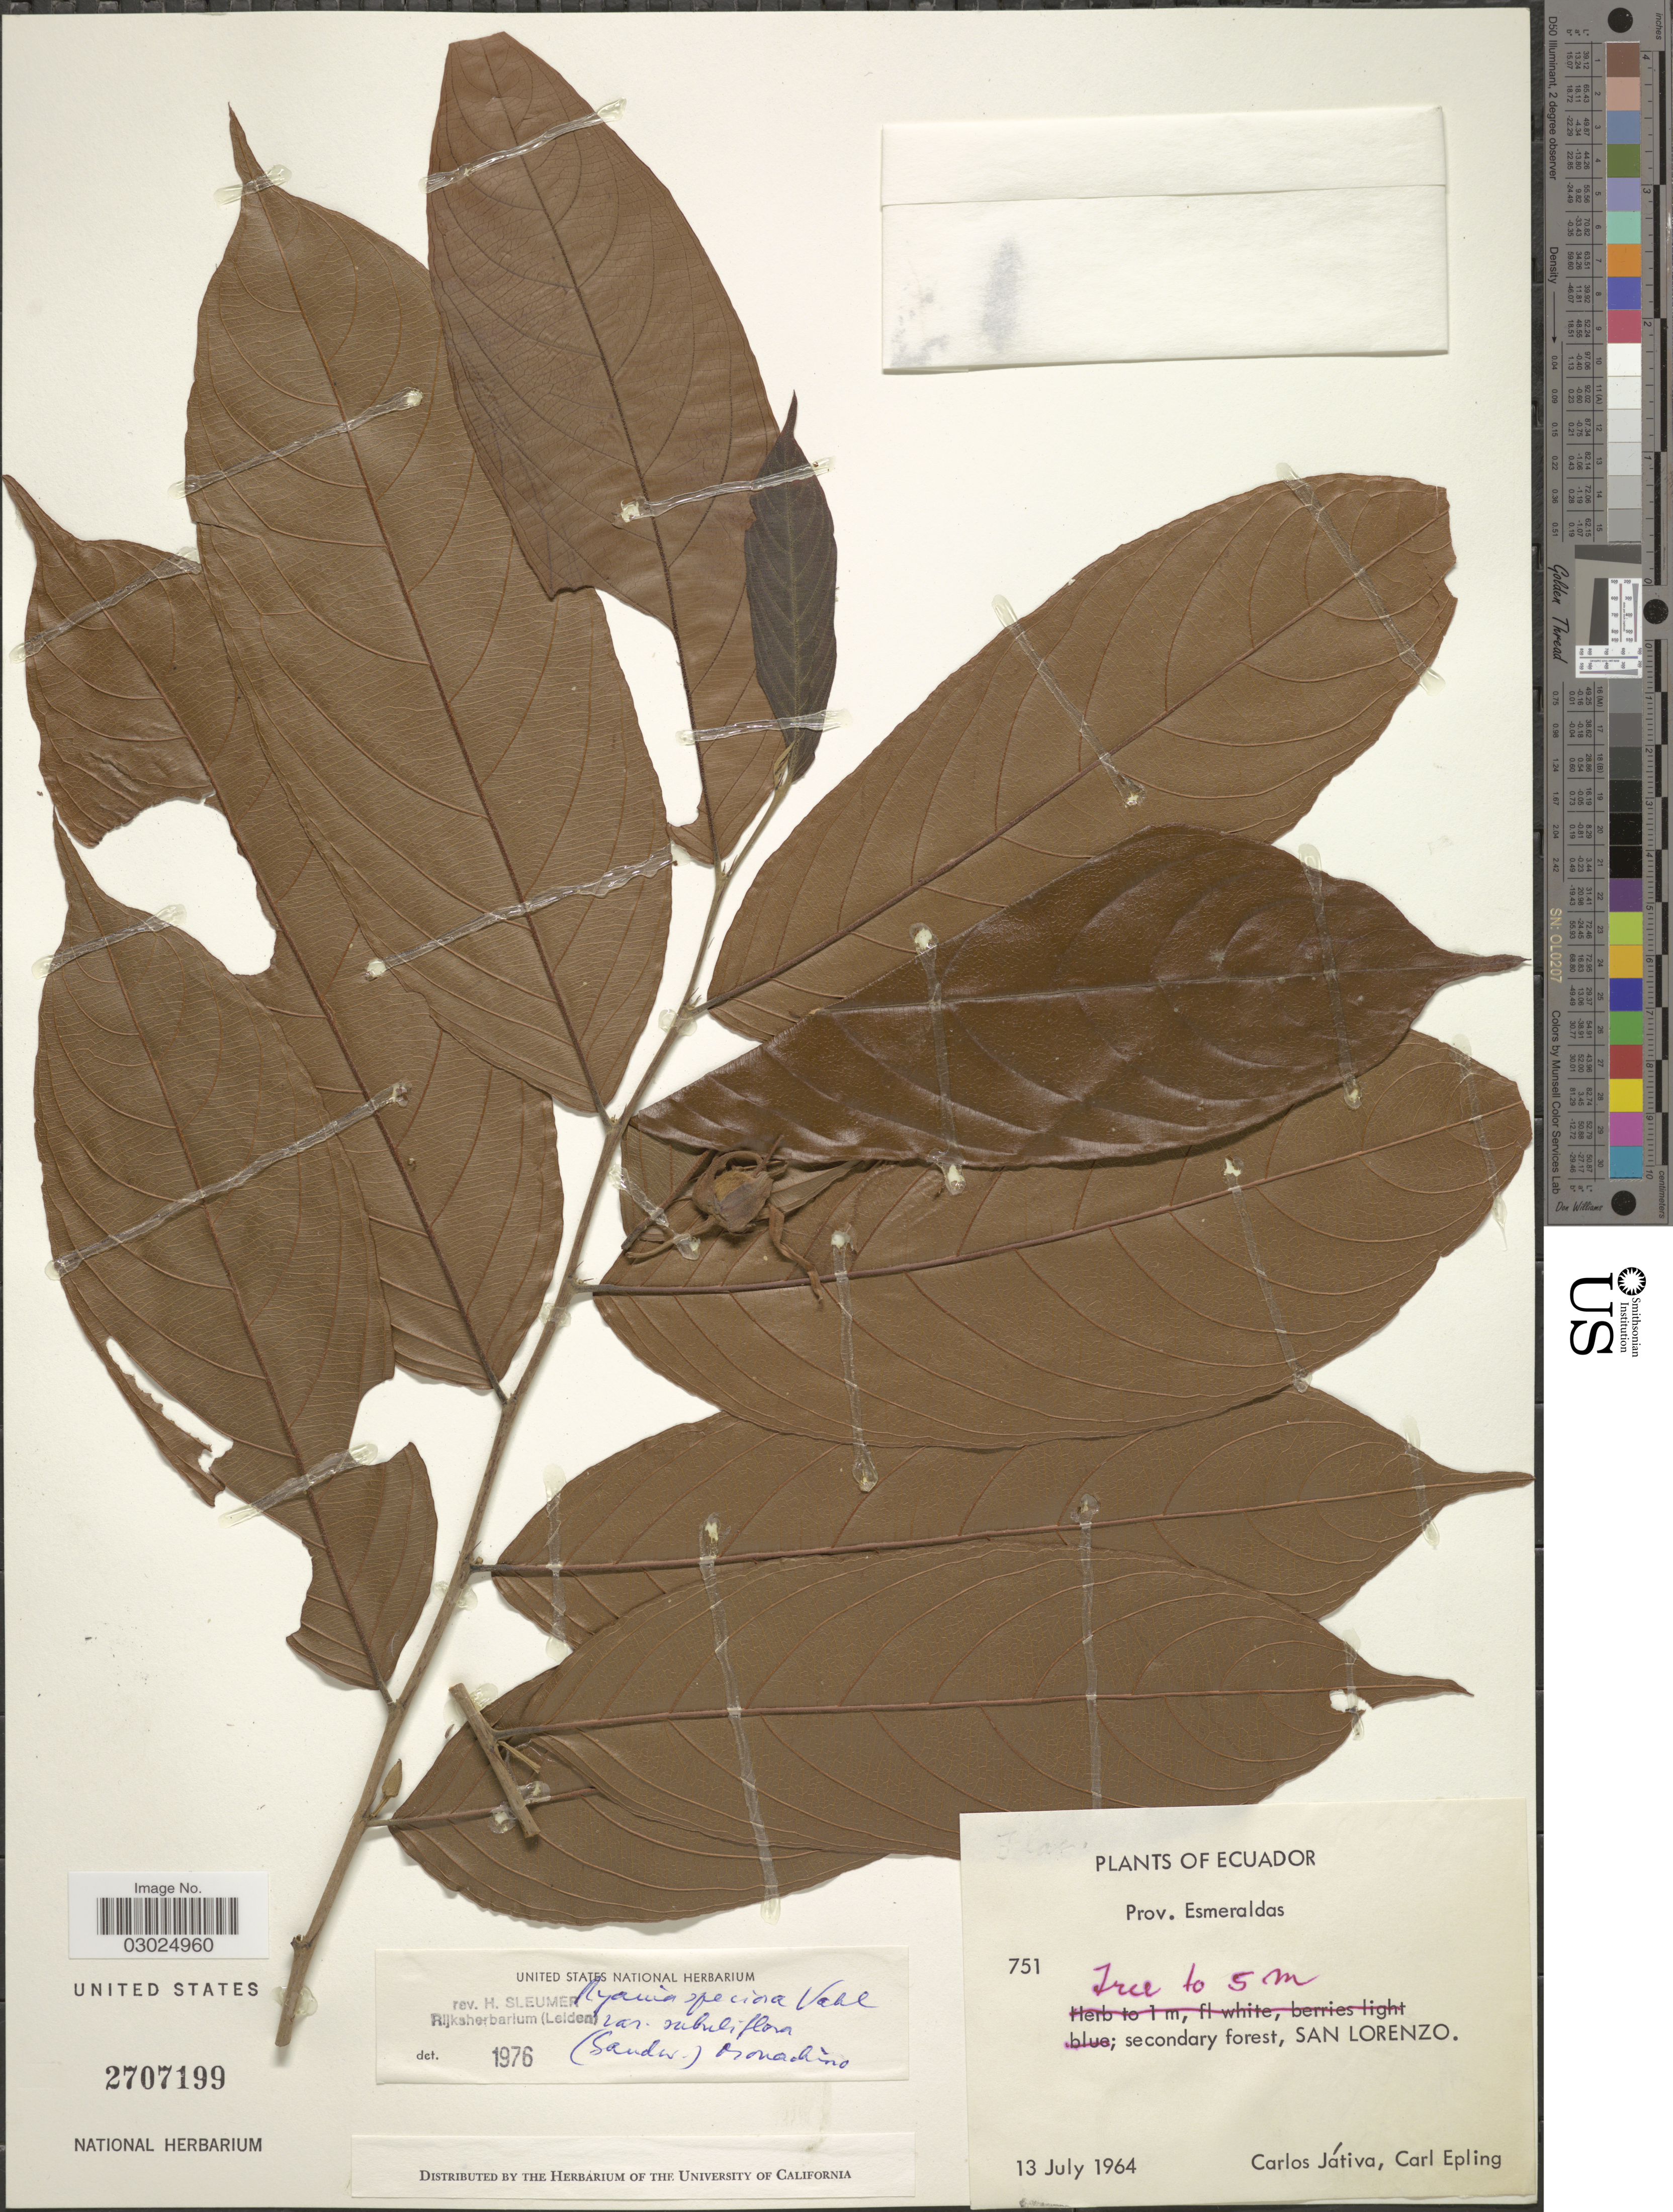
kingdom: Plantae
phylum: Tracheophyta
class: Magnoliopsida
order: Malpighiales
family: Salicaceae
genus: Ryania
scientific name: Ryania speciosa var. subuliflora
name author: (Sandwith) Monach.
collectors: C. D. Játiva & C. C. Epling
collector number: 751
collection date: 1964-07-13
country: Ecuador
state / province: Esmeraldas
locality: Prov. Esmeraldas. San Lorenzo.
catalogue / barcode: US 2707199